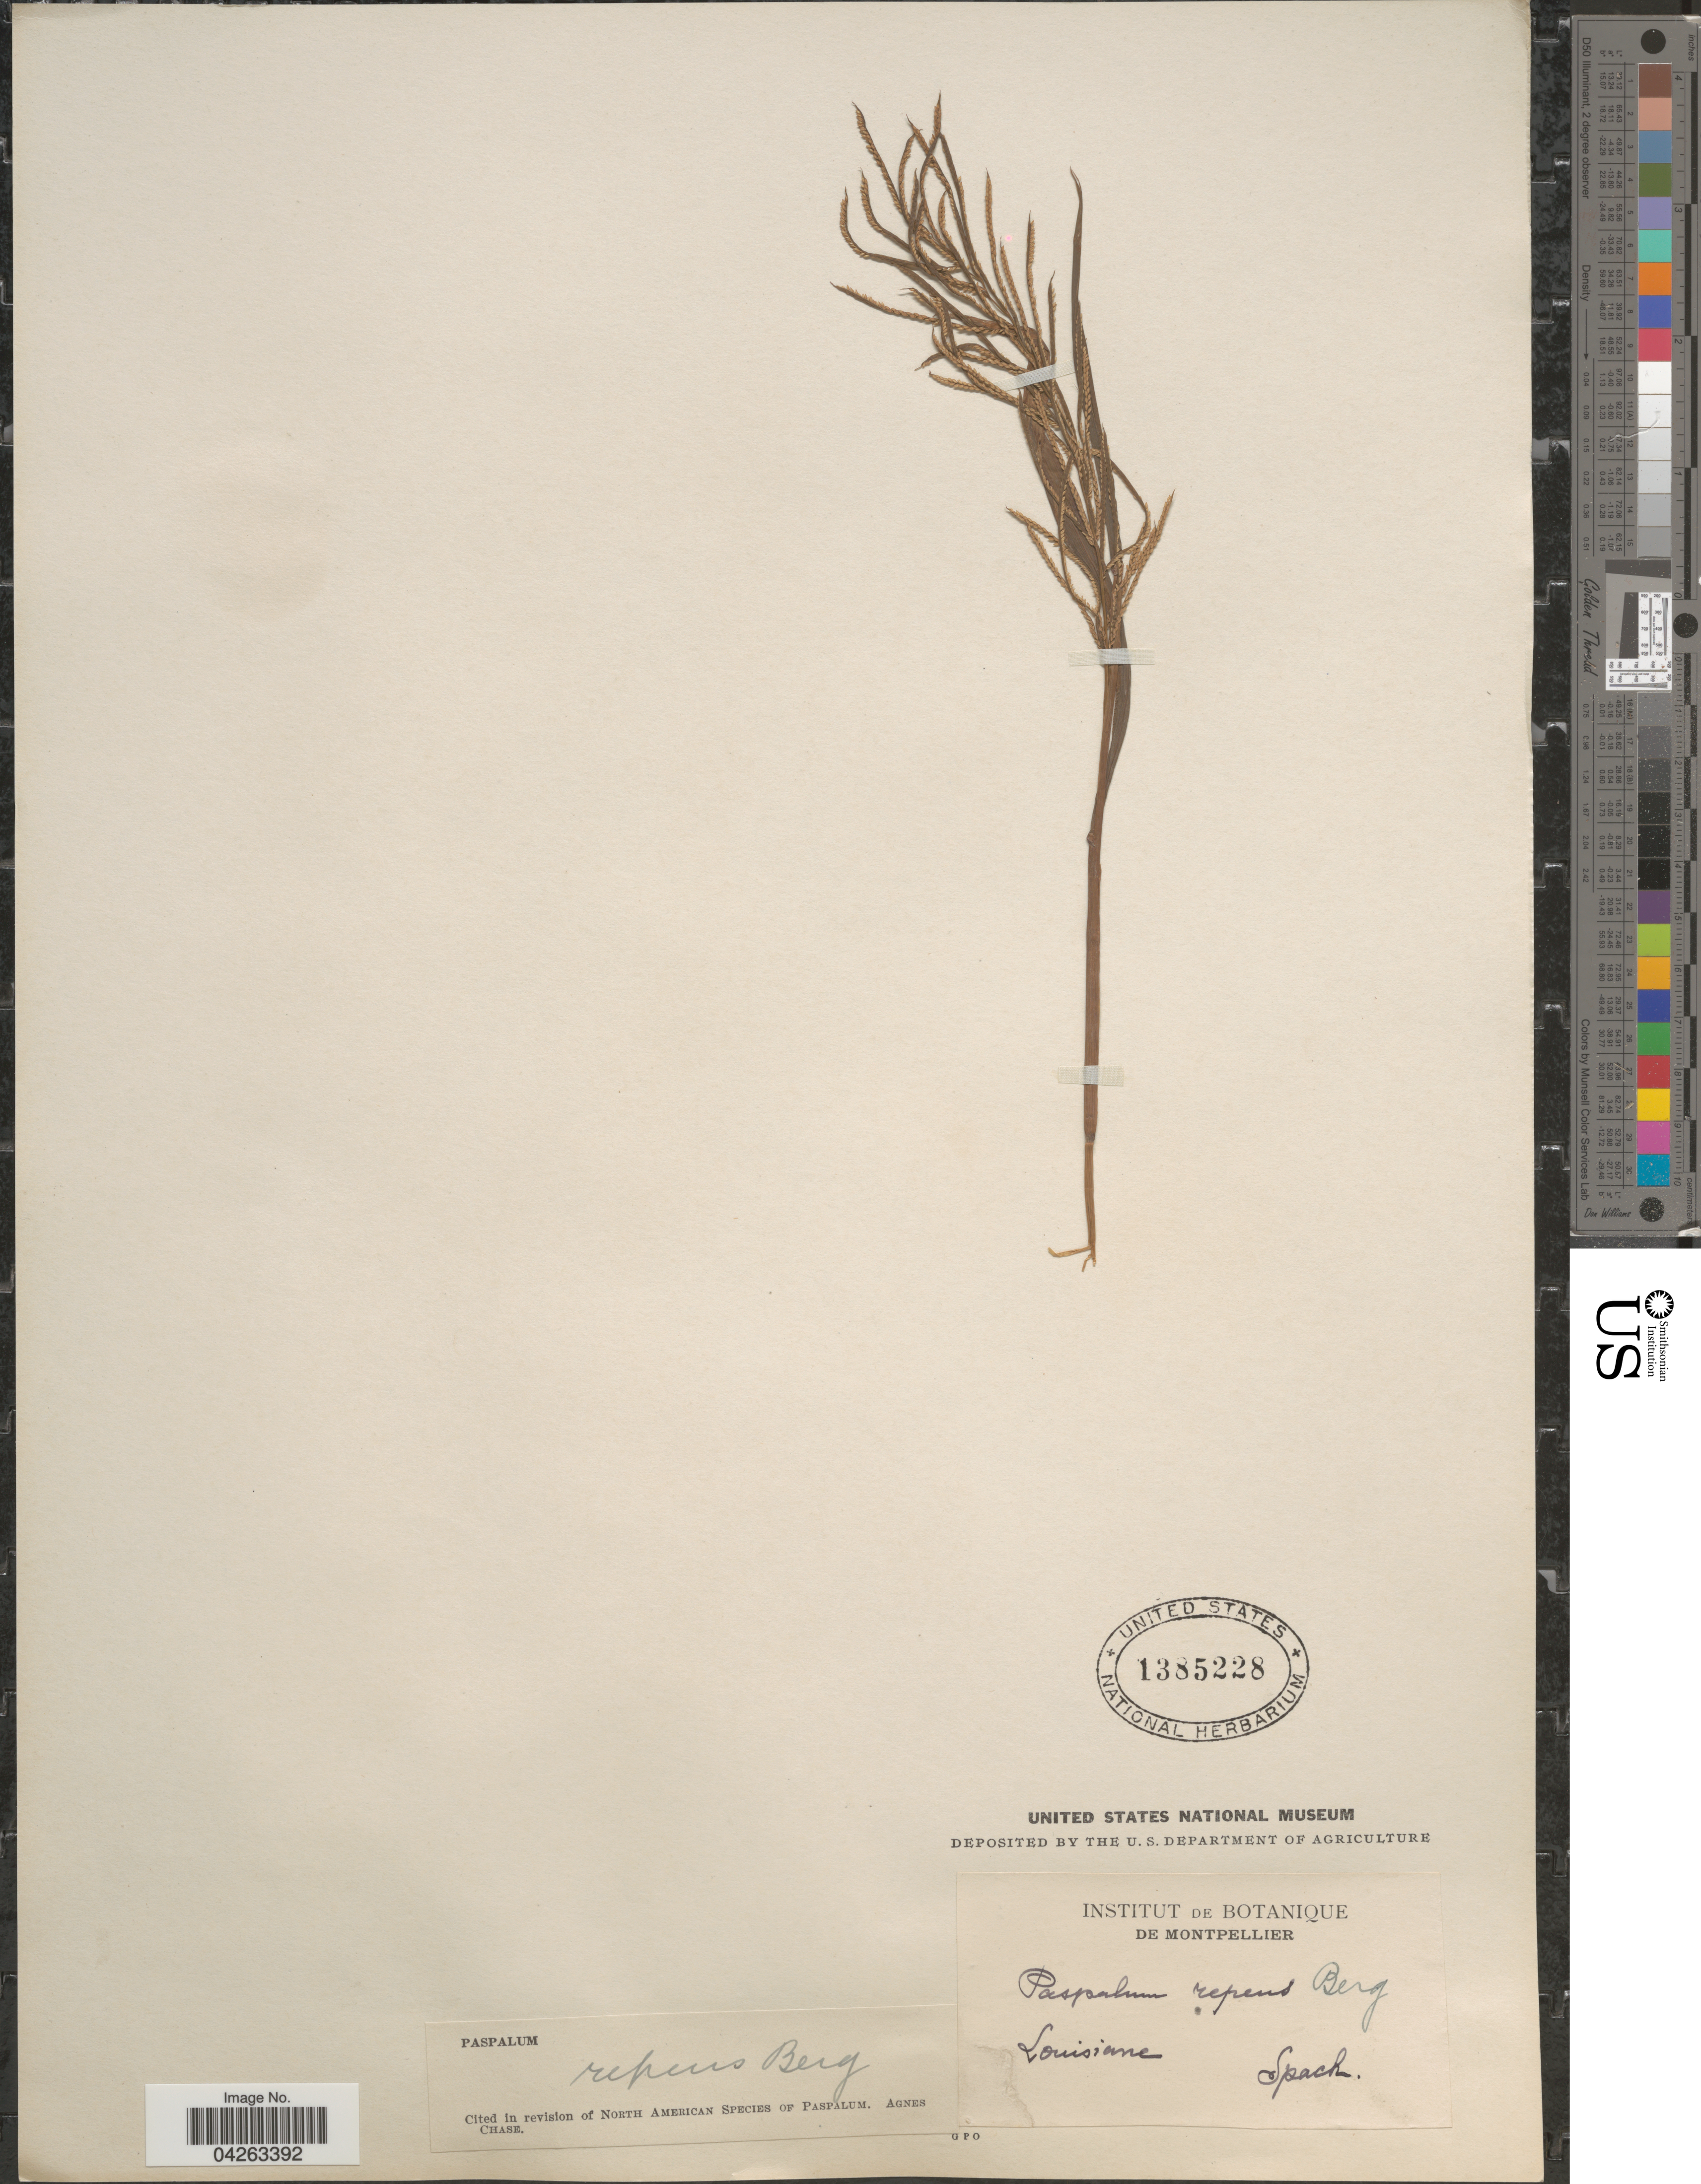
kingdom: Plantae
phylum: Tracheophyta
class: Liliopsida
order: Poales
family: Poaceae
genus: Paspalum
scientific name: Paspalum repens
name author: P.J. Bergius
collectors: Spach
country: United States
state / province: Louisiana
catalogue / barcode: US 1385228